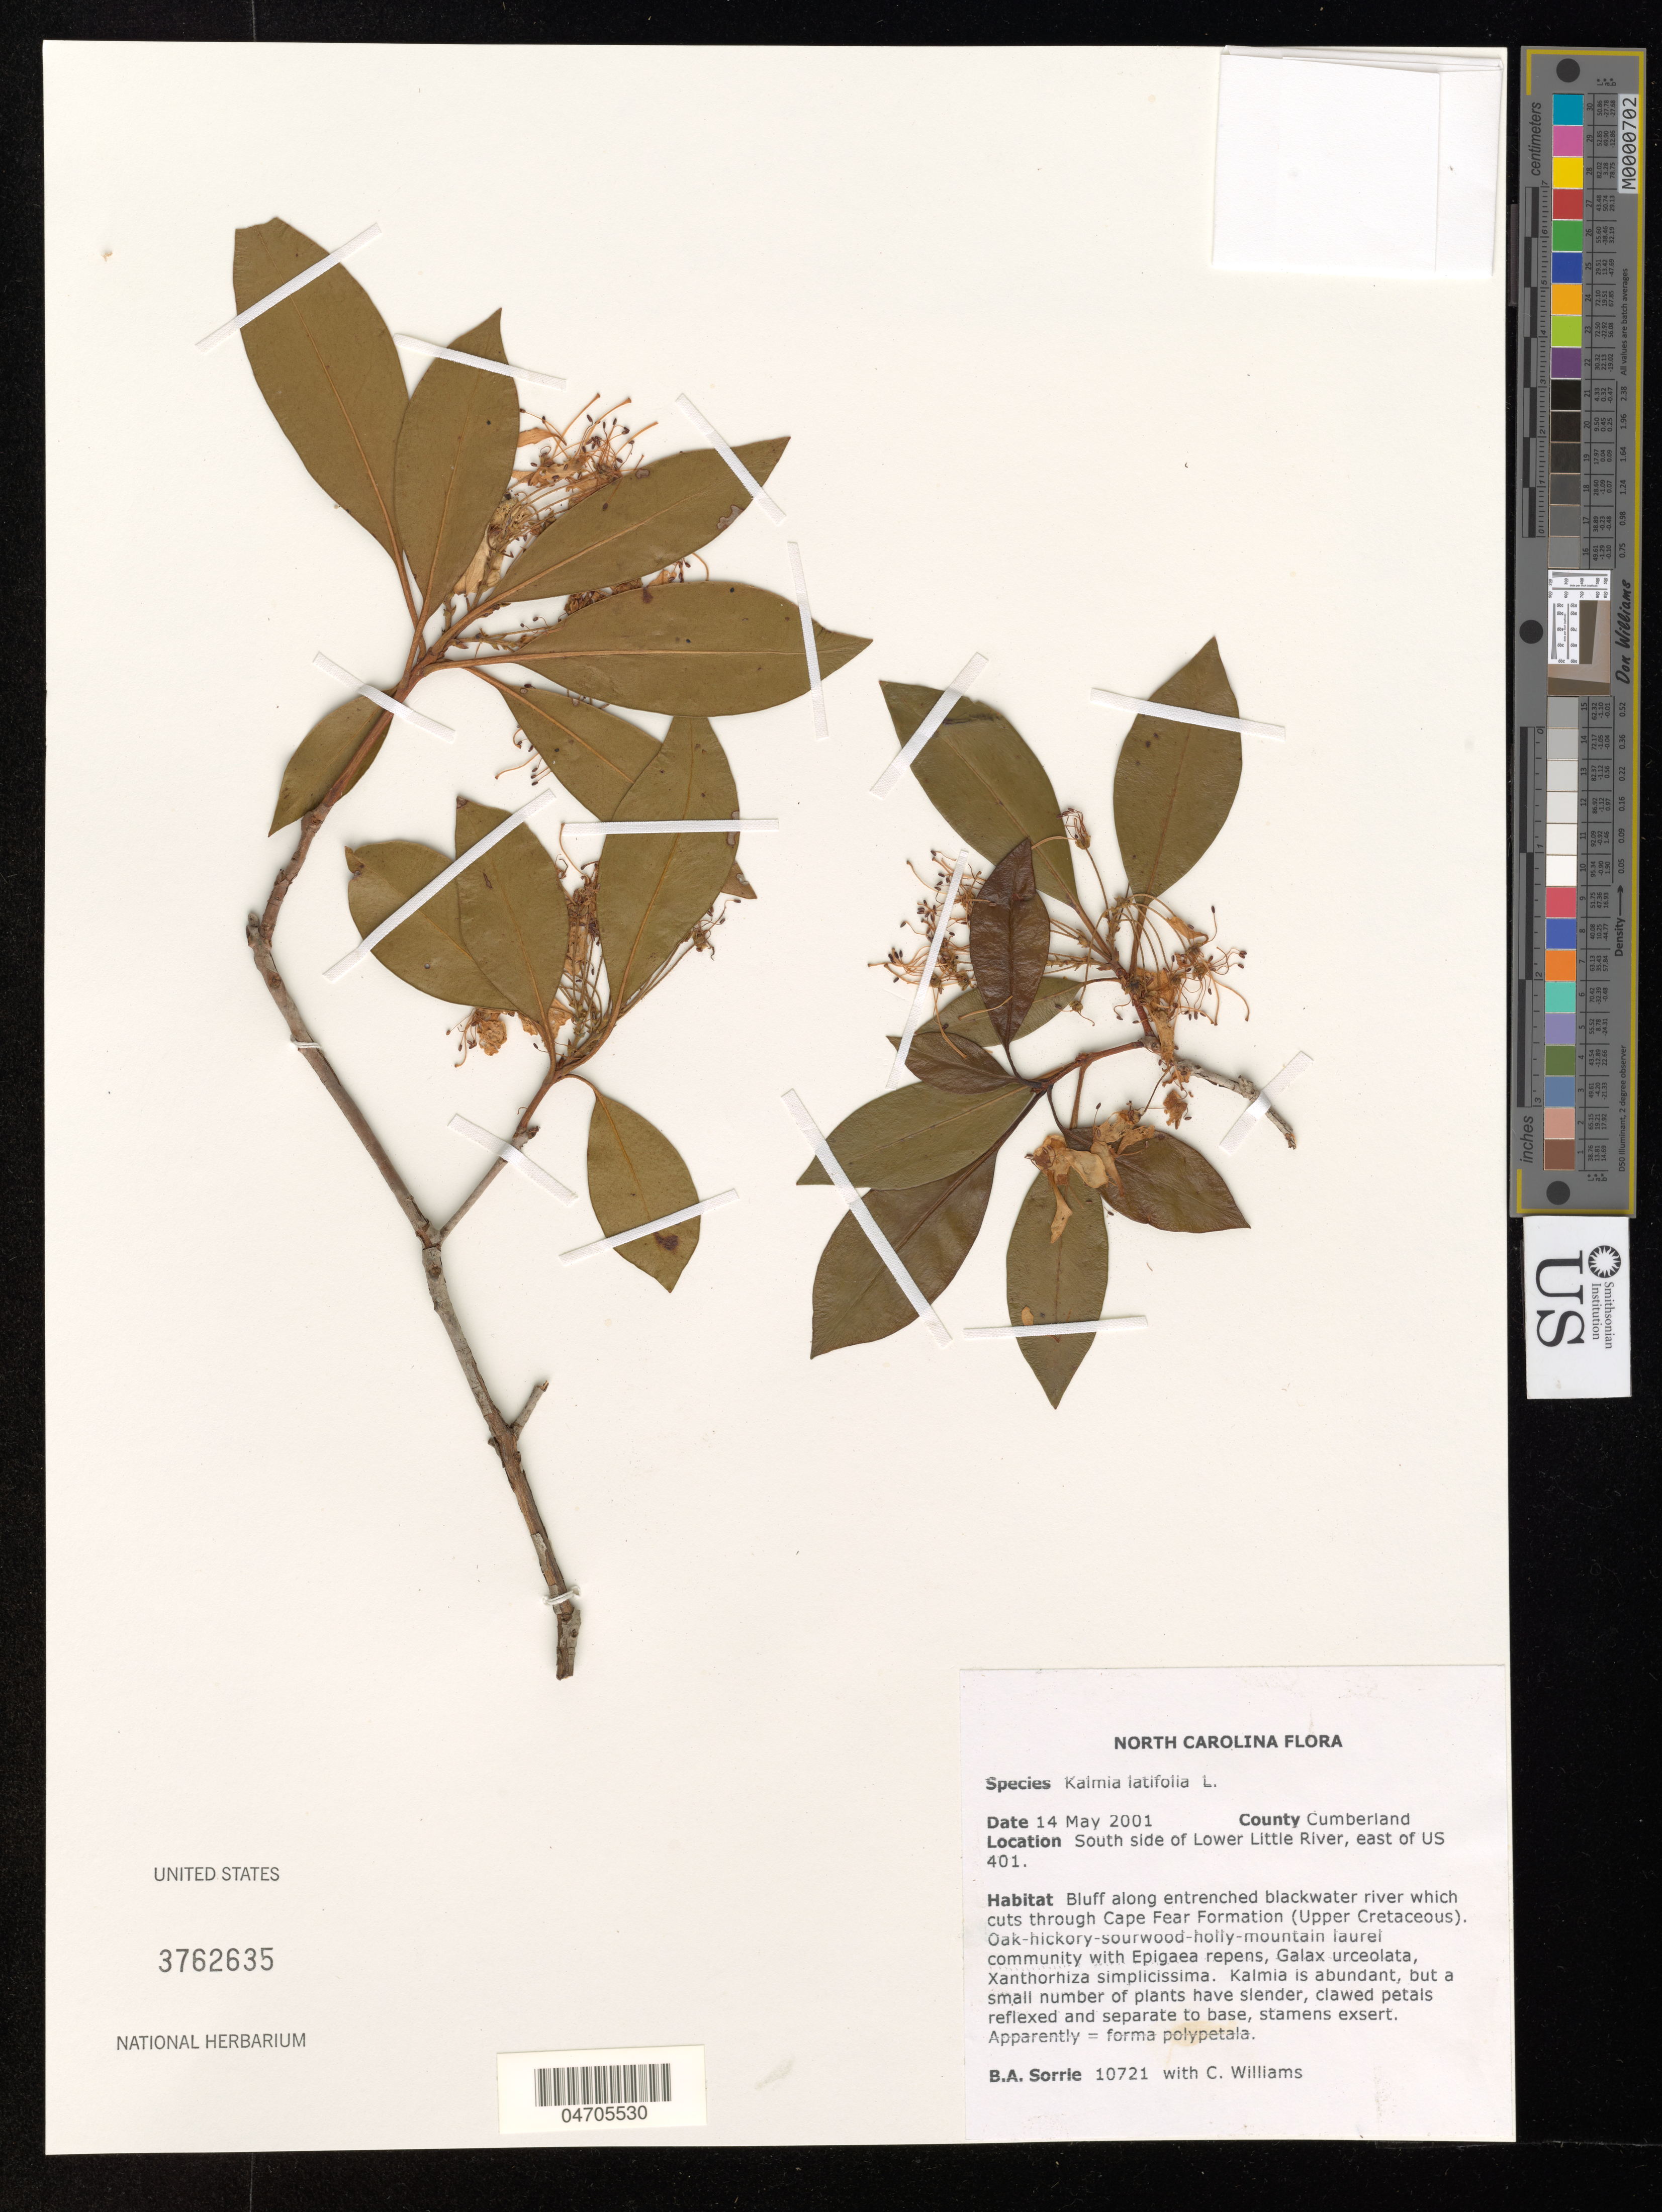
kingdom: Plantae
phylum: Tracheophyta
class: Magnoliopsida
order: Ericales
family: Ericaceae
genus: Kalmia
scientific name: Kalmia latifolia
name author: L.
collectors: B. Sorrie & C. Williams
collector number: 10721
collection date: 2001-05-14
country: United States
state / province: North Carolina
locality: County Cumberland. South side of Lower Little River, east of US 401. Bluff along entrenched blackwater river which cuts through Cape Fear Formation (Upper Cretaceous).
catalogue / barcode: US 3762635